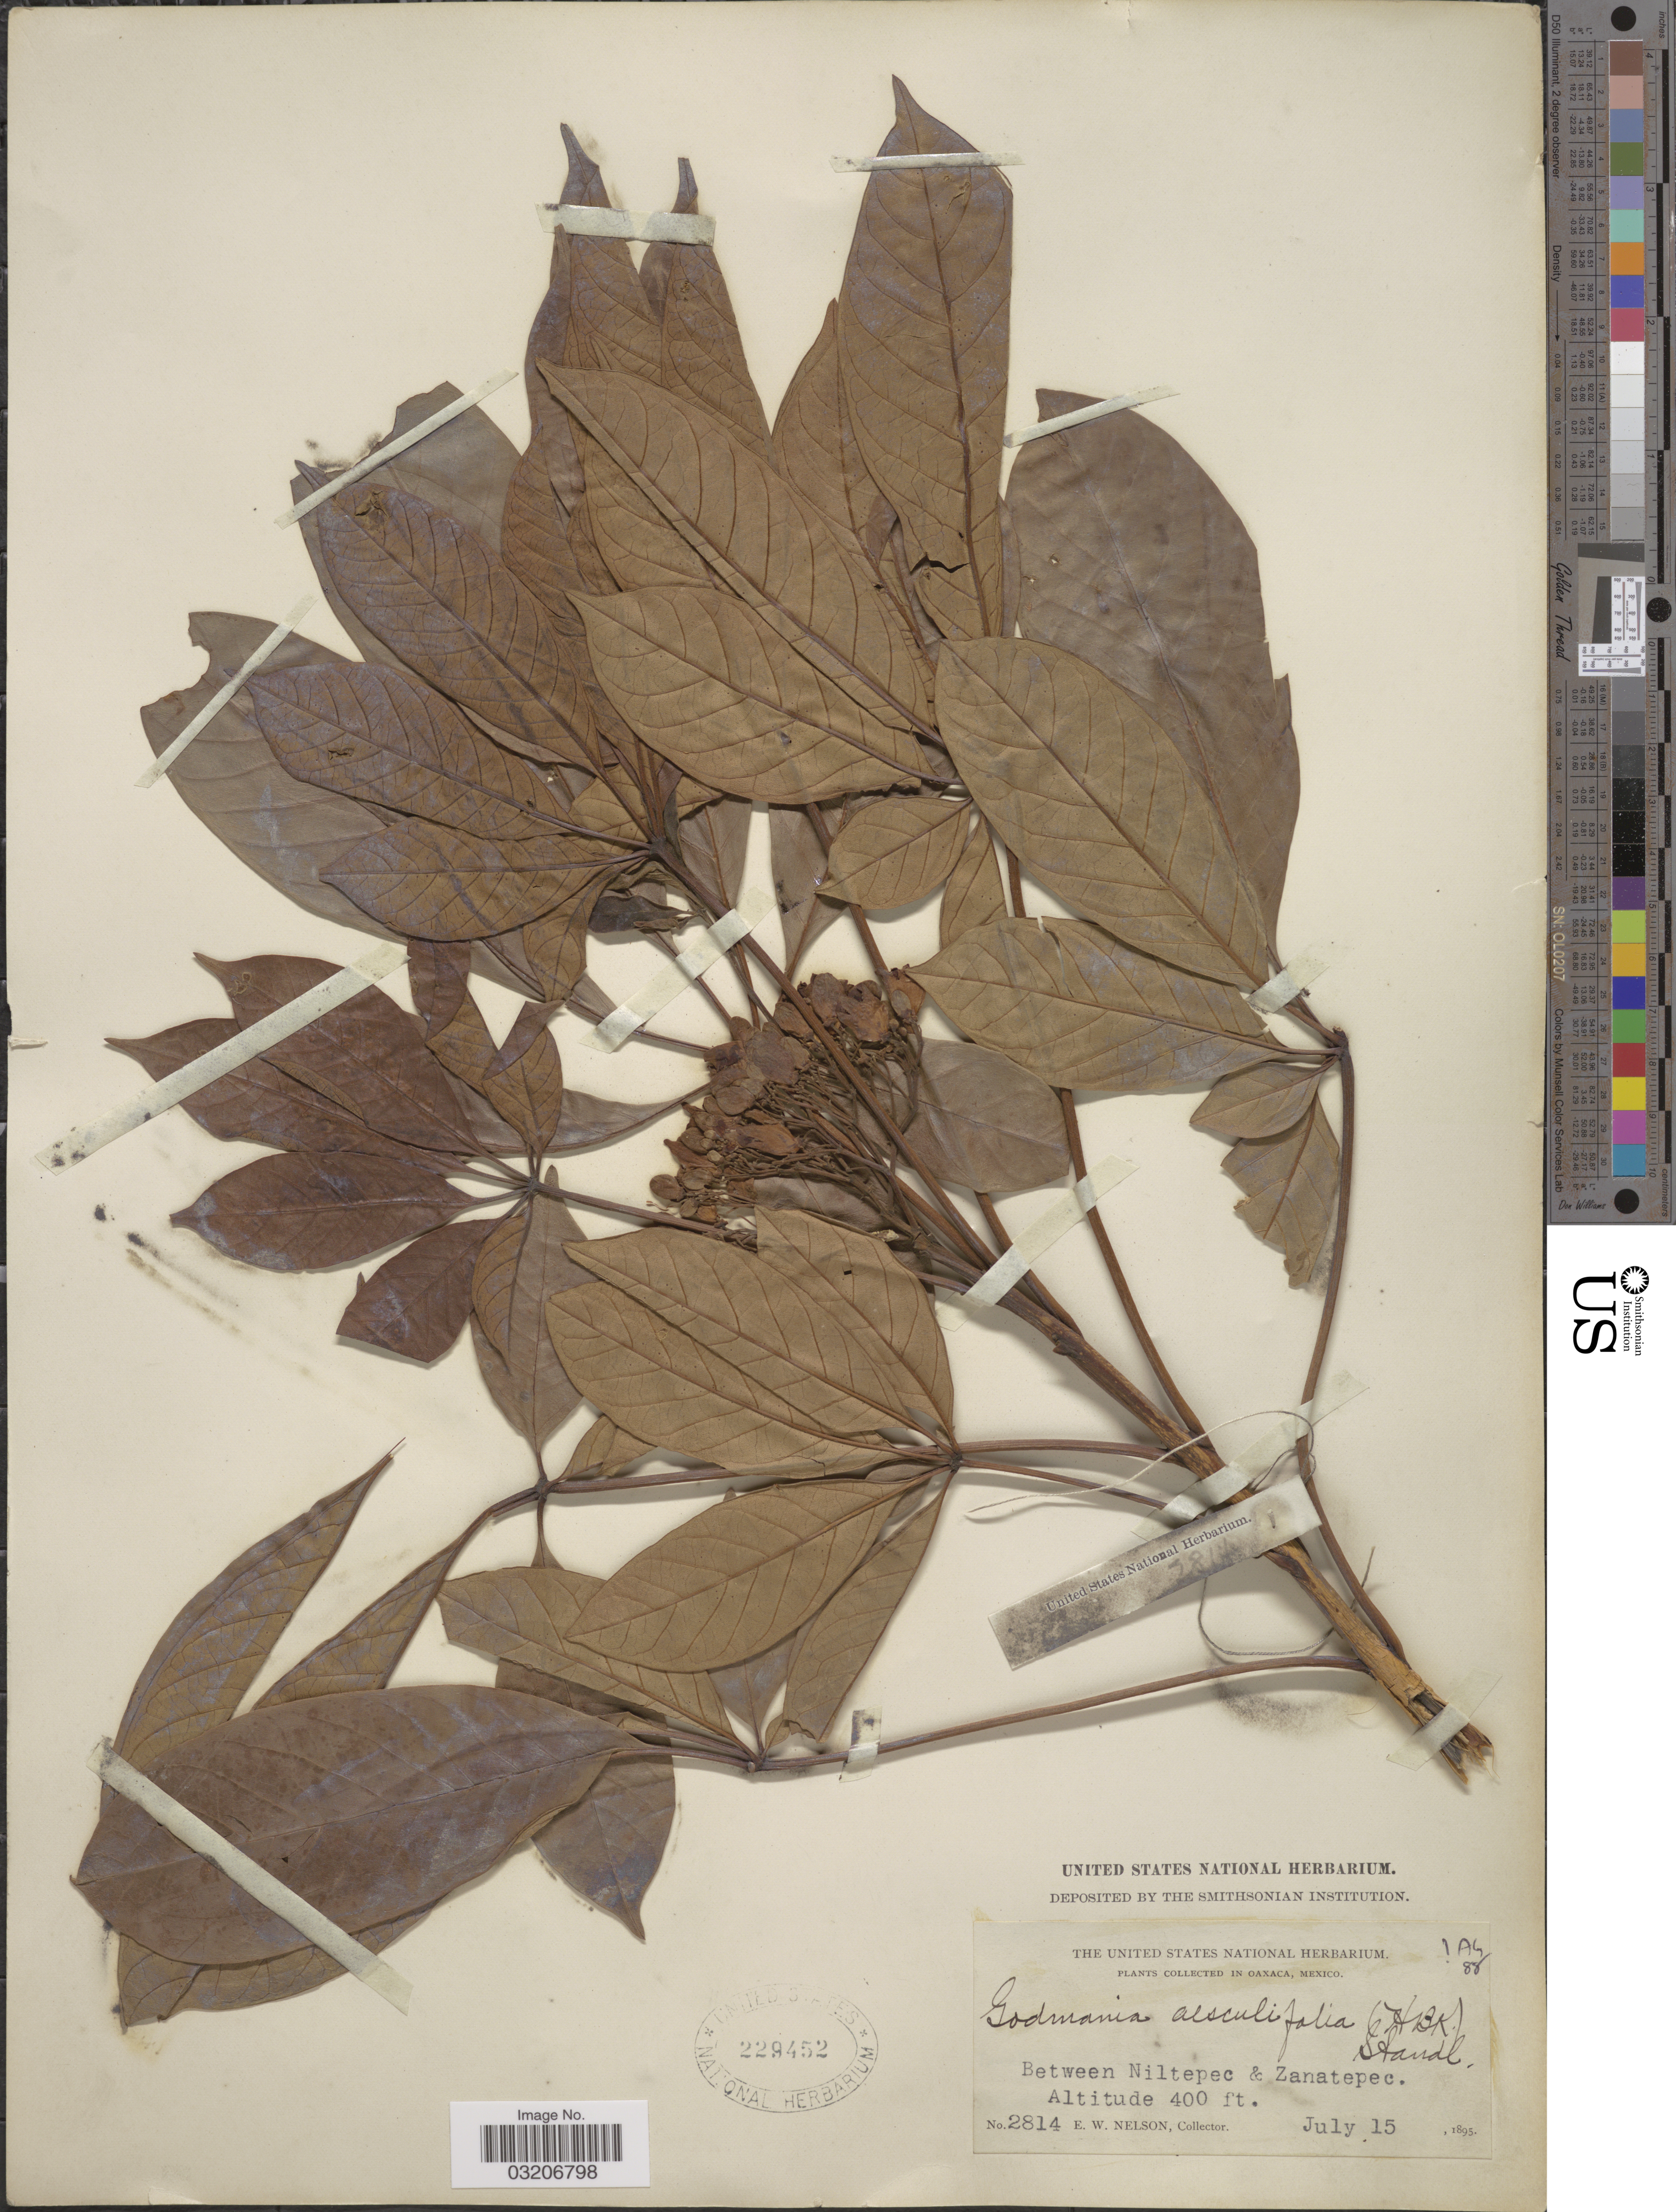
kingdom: Plantae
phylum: Tracheophyta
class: Magnoliopsida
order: Lamiales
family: Bignoniaceae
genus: Godmania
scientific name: Godmania aesculifolia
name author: Standl.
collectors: E. W. Nelson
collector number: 2814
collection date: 1895-07-15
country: Mexico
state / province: Oaxaca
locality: Between Niltepec & Zanatepec.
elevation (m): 122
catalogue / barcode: US 229452